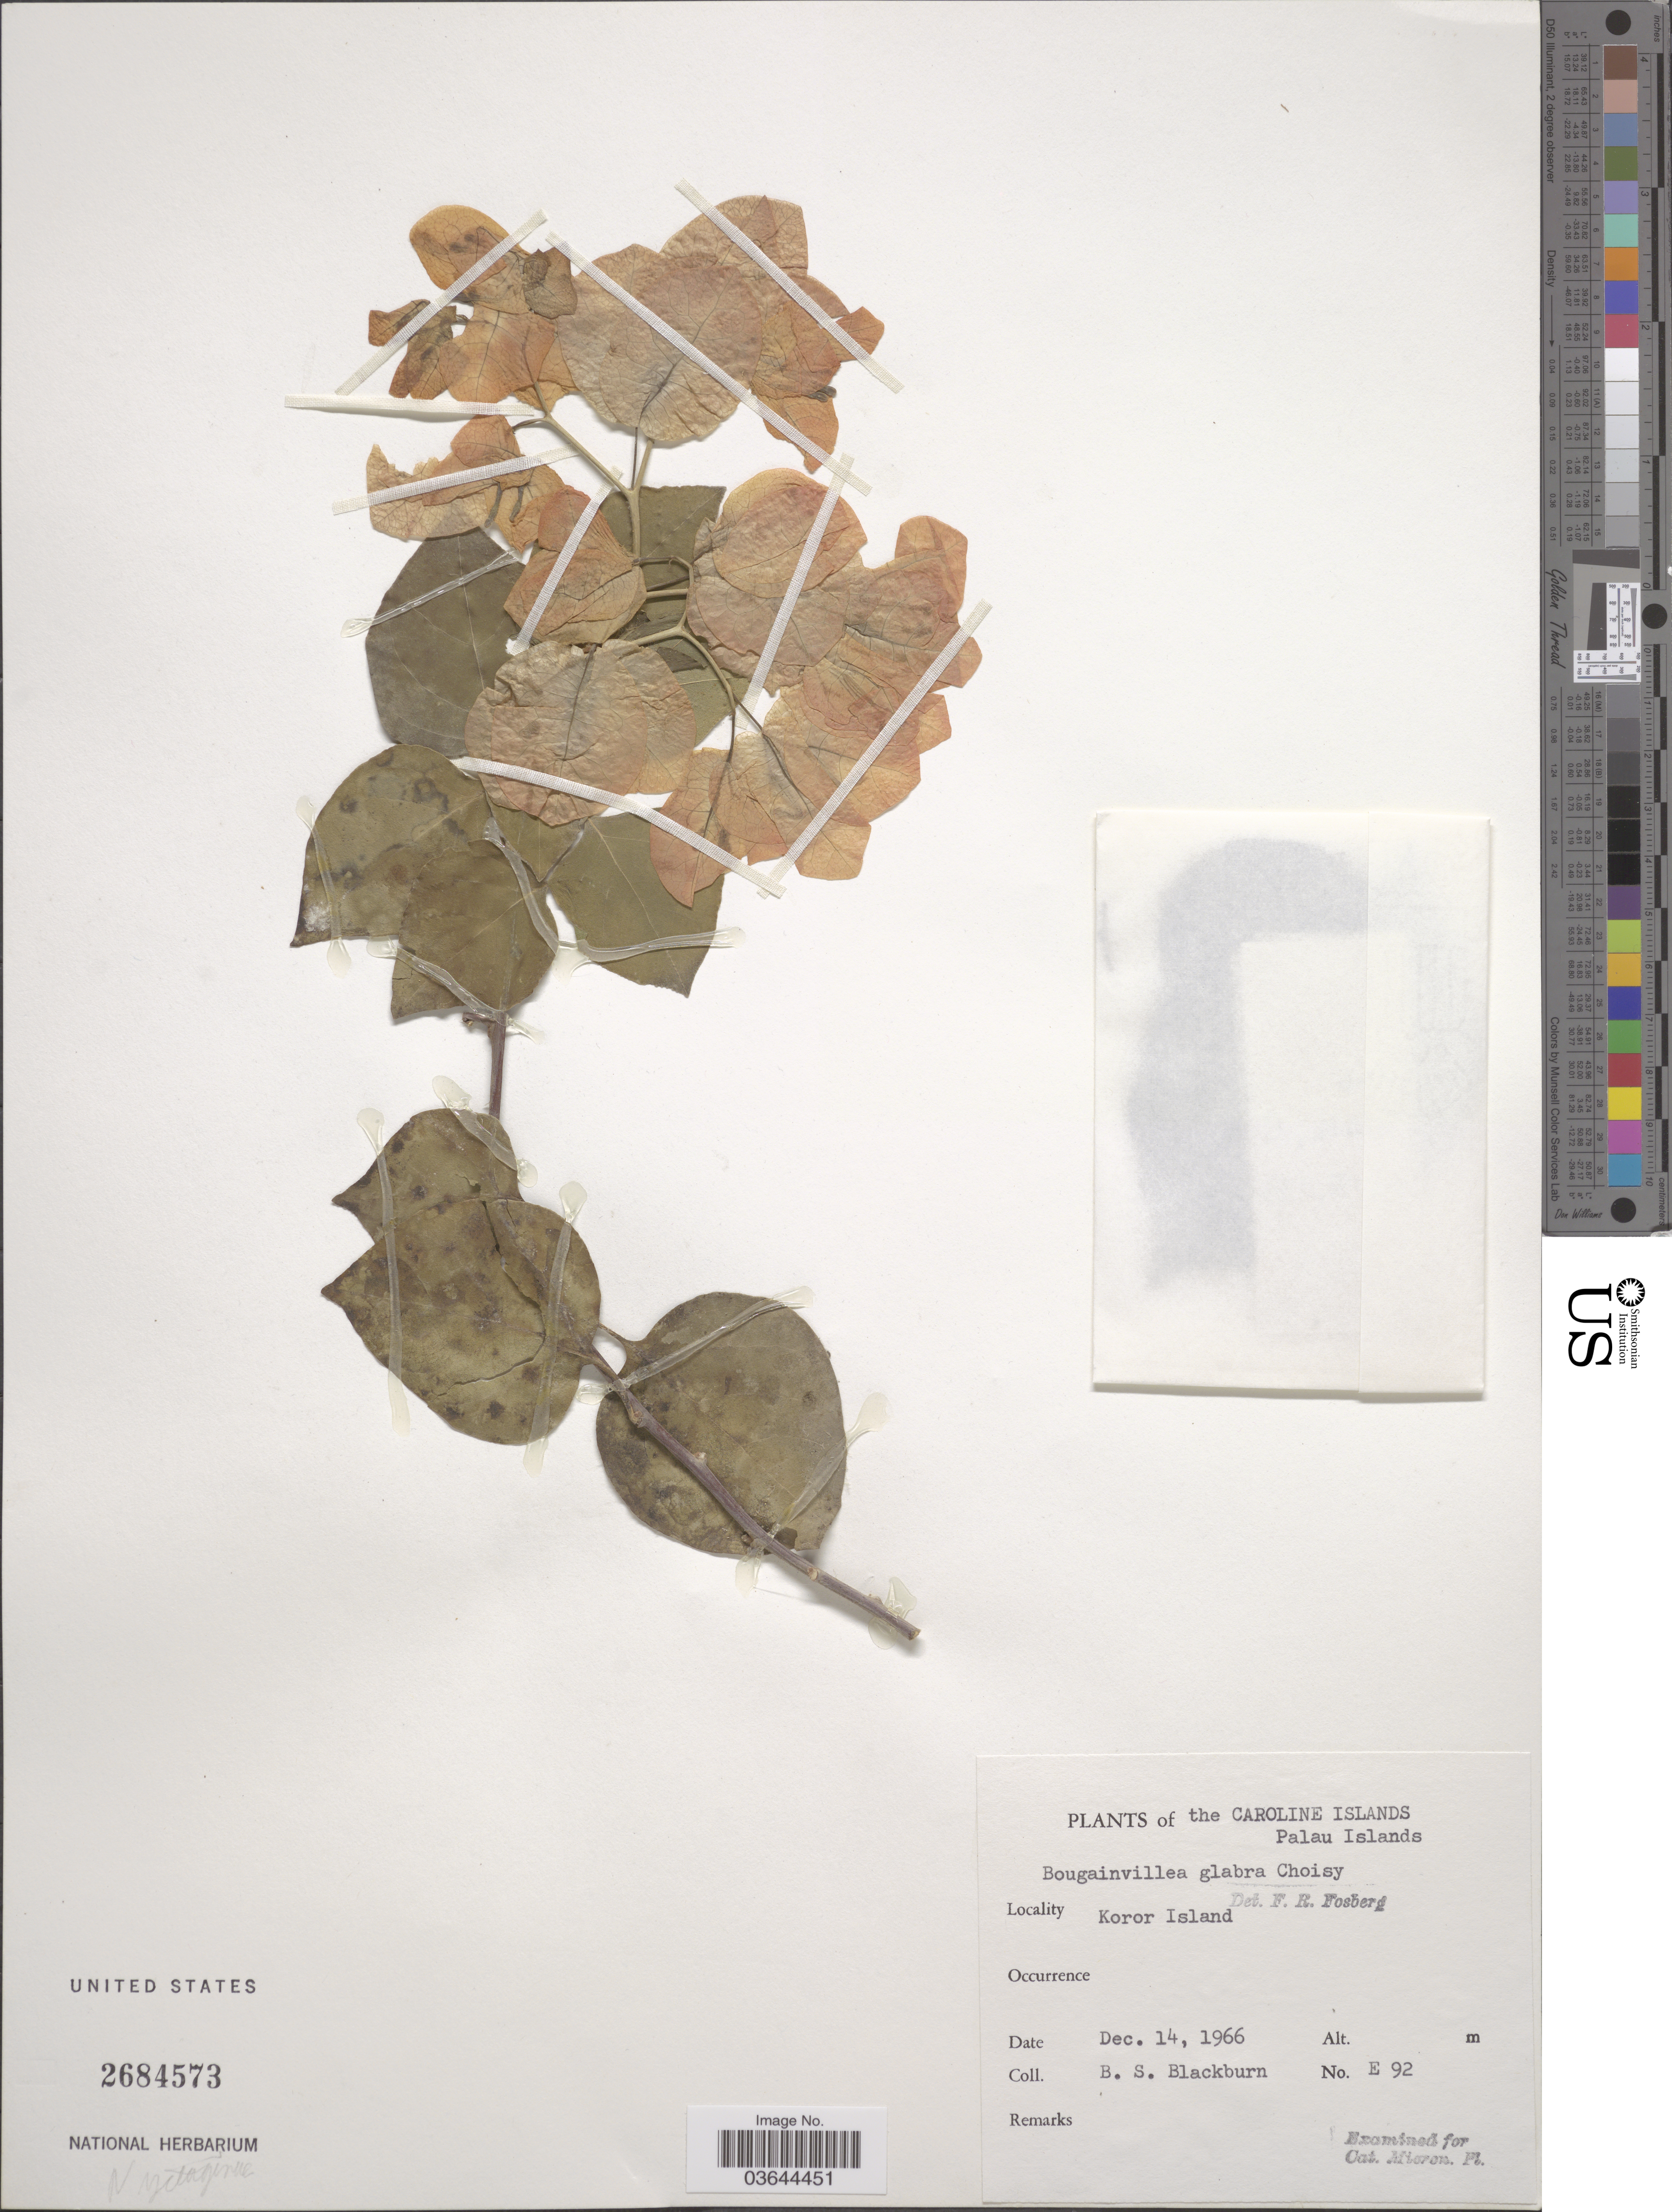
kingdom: Plantae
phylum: Tracheophyta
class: Magnoliopsida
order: Caryophyllales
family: Nyctaginaceae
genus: Bougainvillea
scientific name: Bougainvillea glabra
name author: Choisy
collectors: B. S. Blackburn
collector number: E 92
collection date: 1966-12-14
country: Palau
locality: The Caroline Islands, Palau Islands, Koror Island.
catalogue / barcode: US 2684573